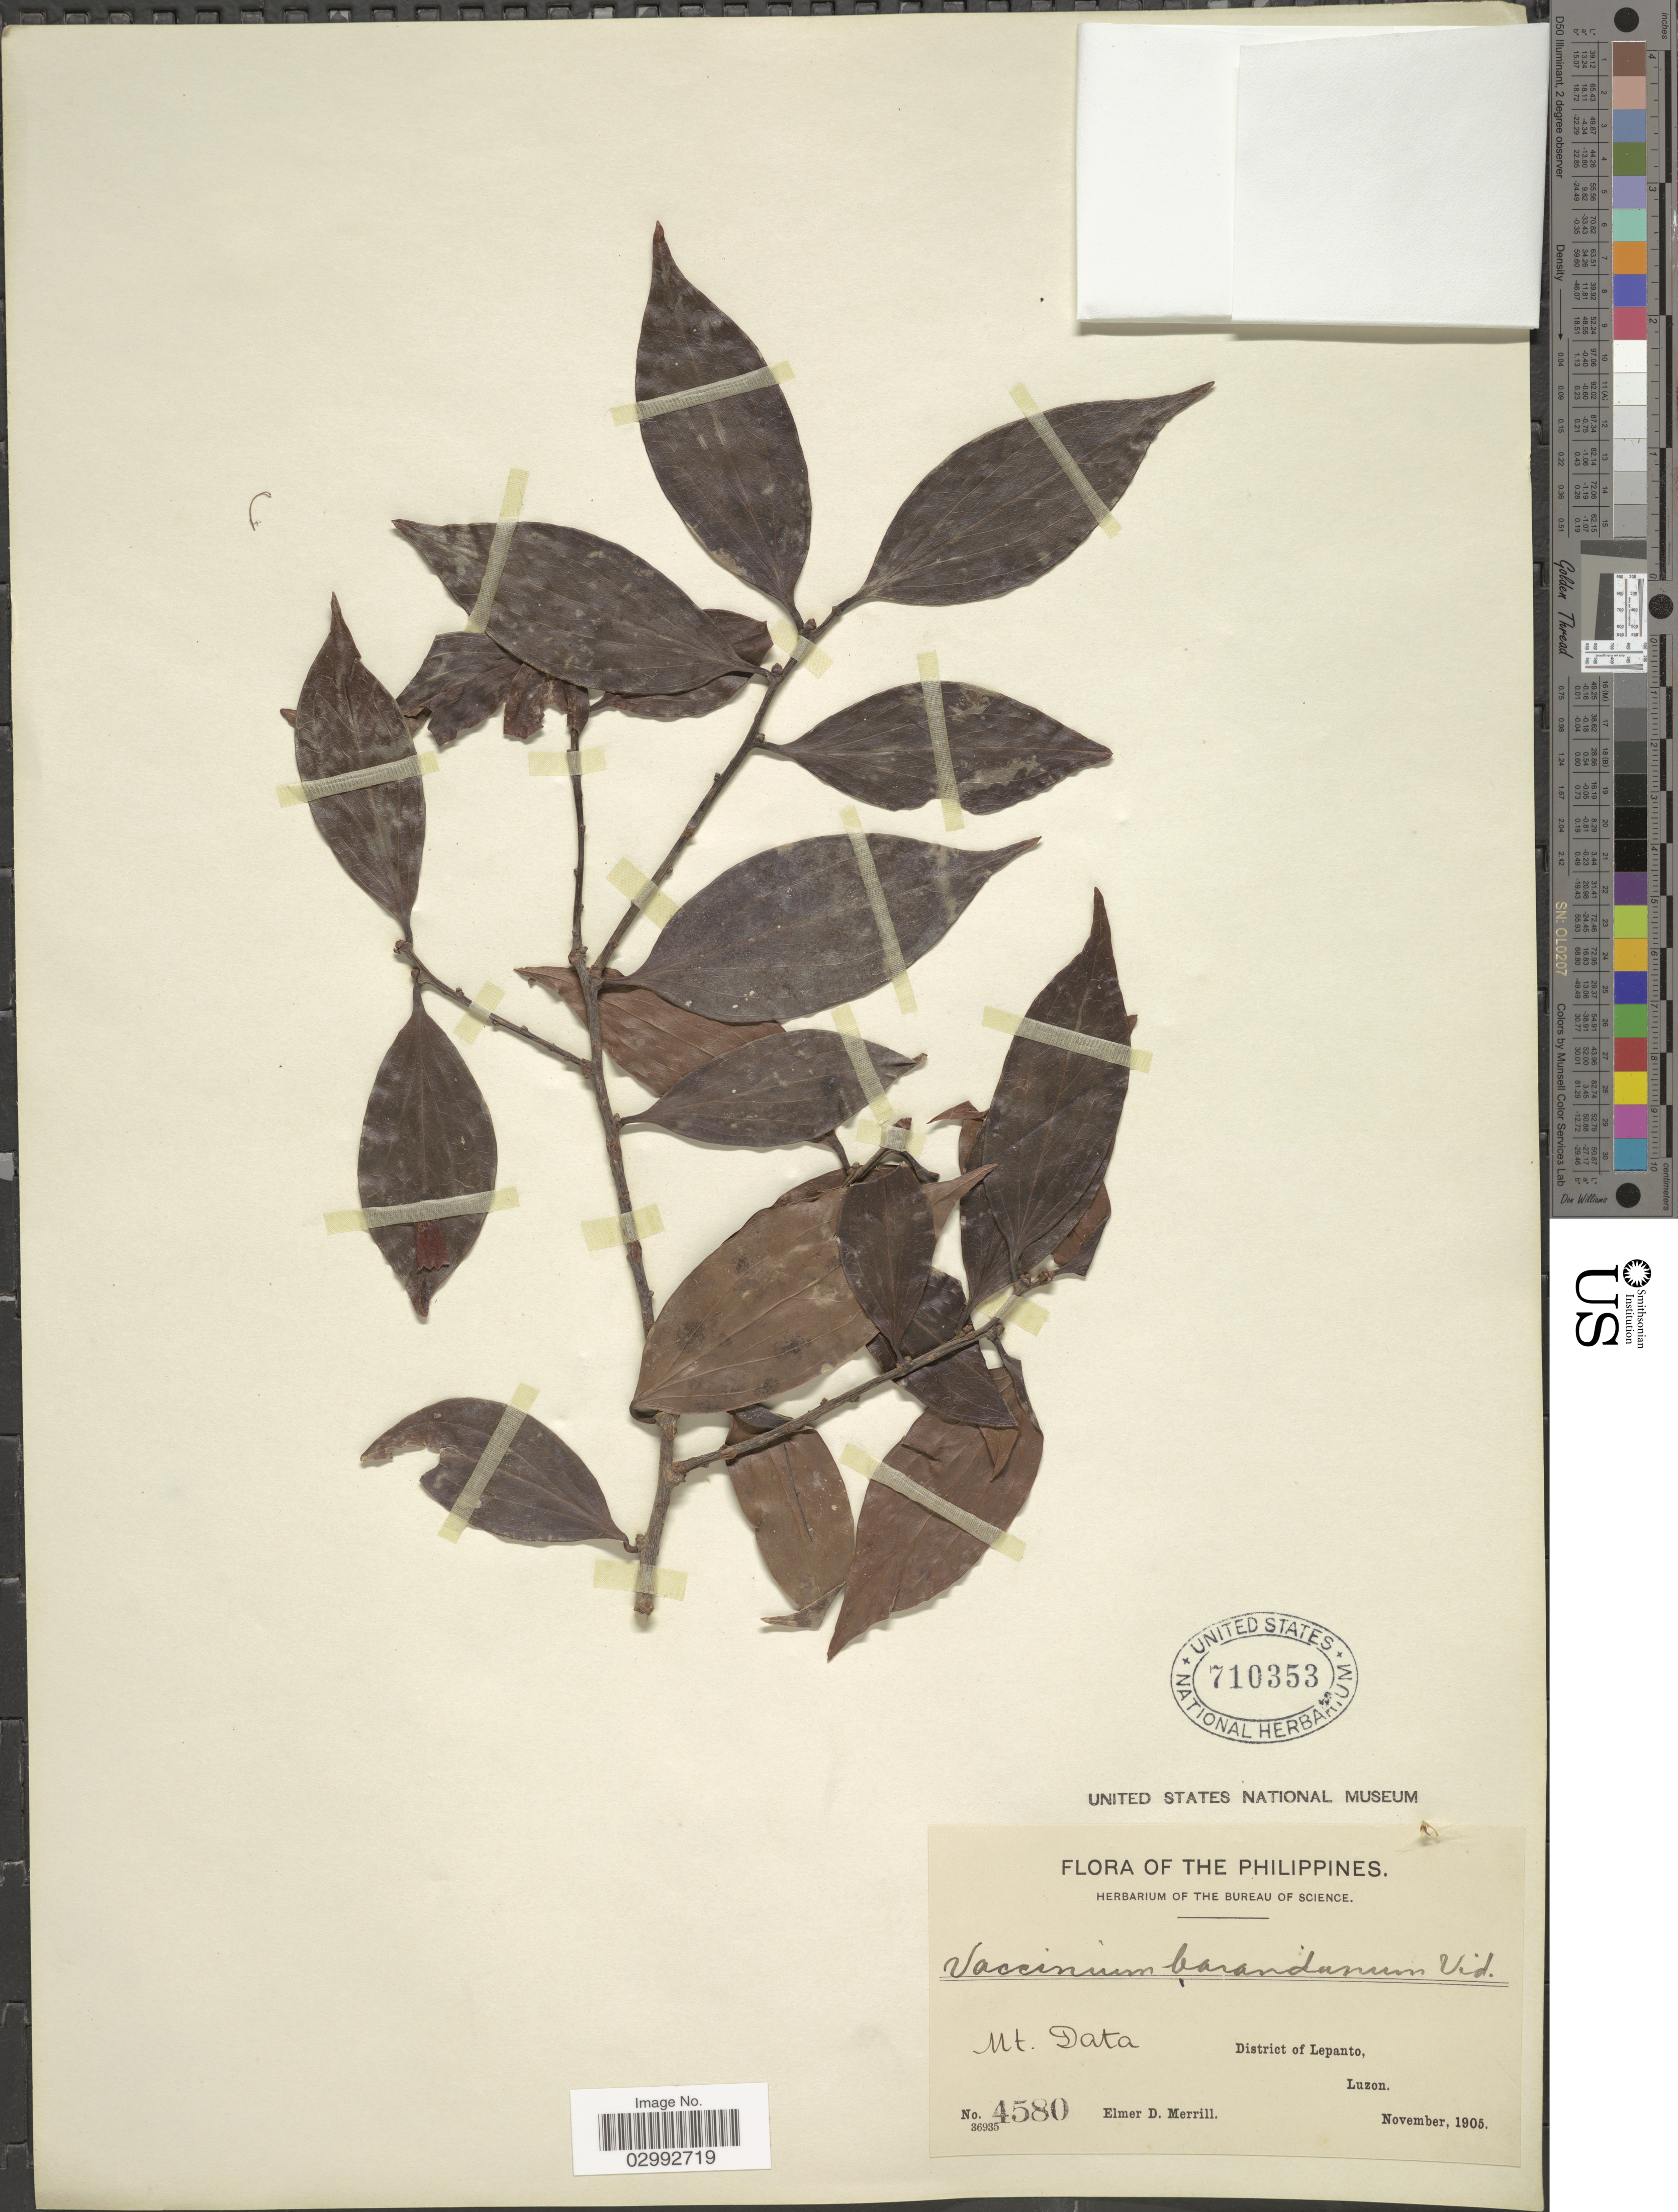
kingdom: Plantae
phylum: Tracheophyta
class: Magnoliopsida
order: Ericales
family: Ericaceae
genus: Vaccinium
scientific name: Vaccinium barandanum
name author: S. Vidal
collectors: E. D. Merrill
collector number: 4580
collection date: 1905-11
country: Philippines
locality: Mt. Data, District of Lepanto, Luzon.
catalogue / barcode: US 710353